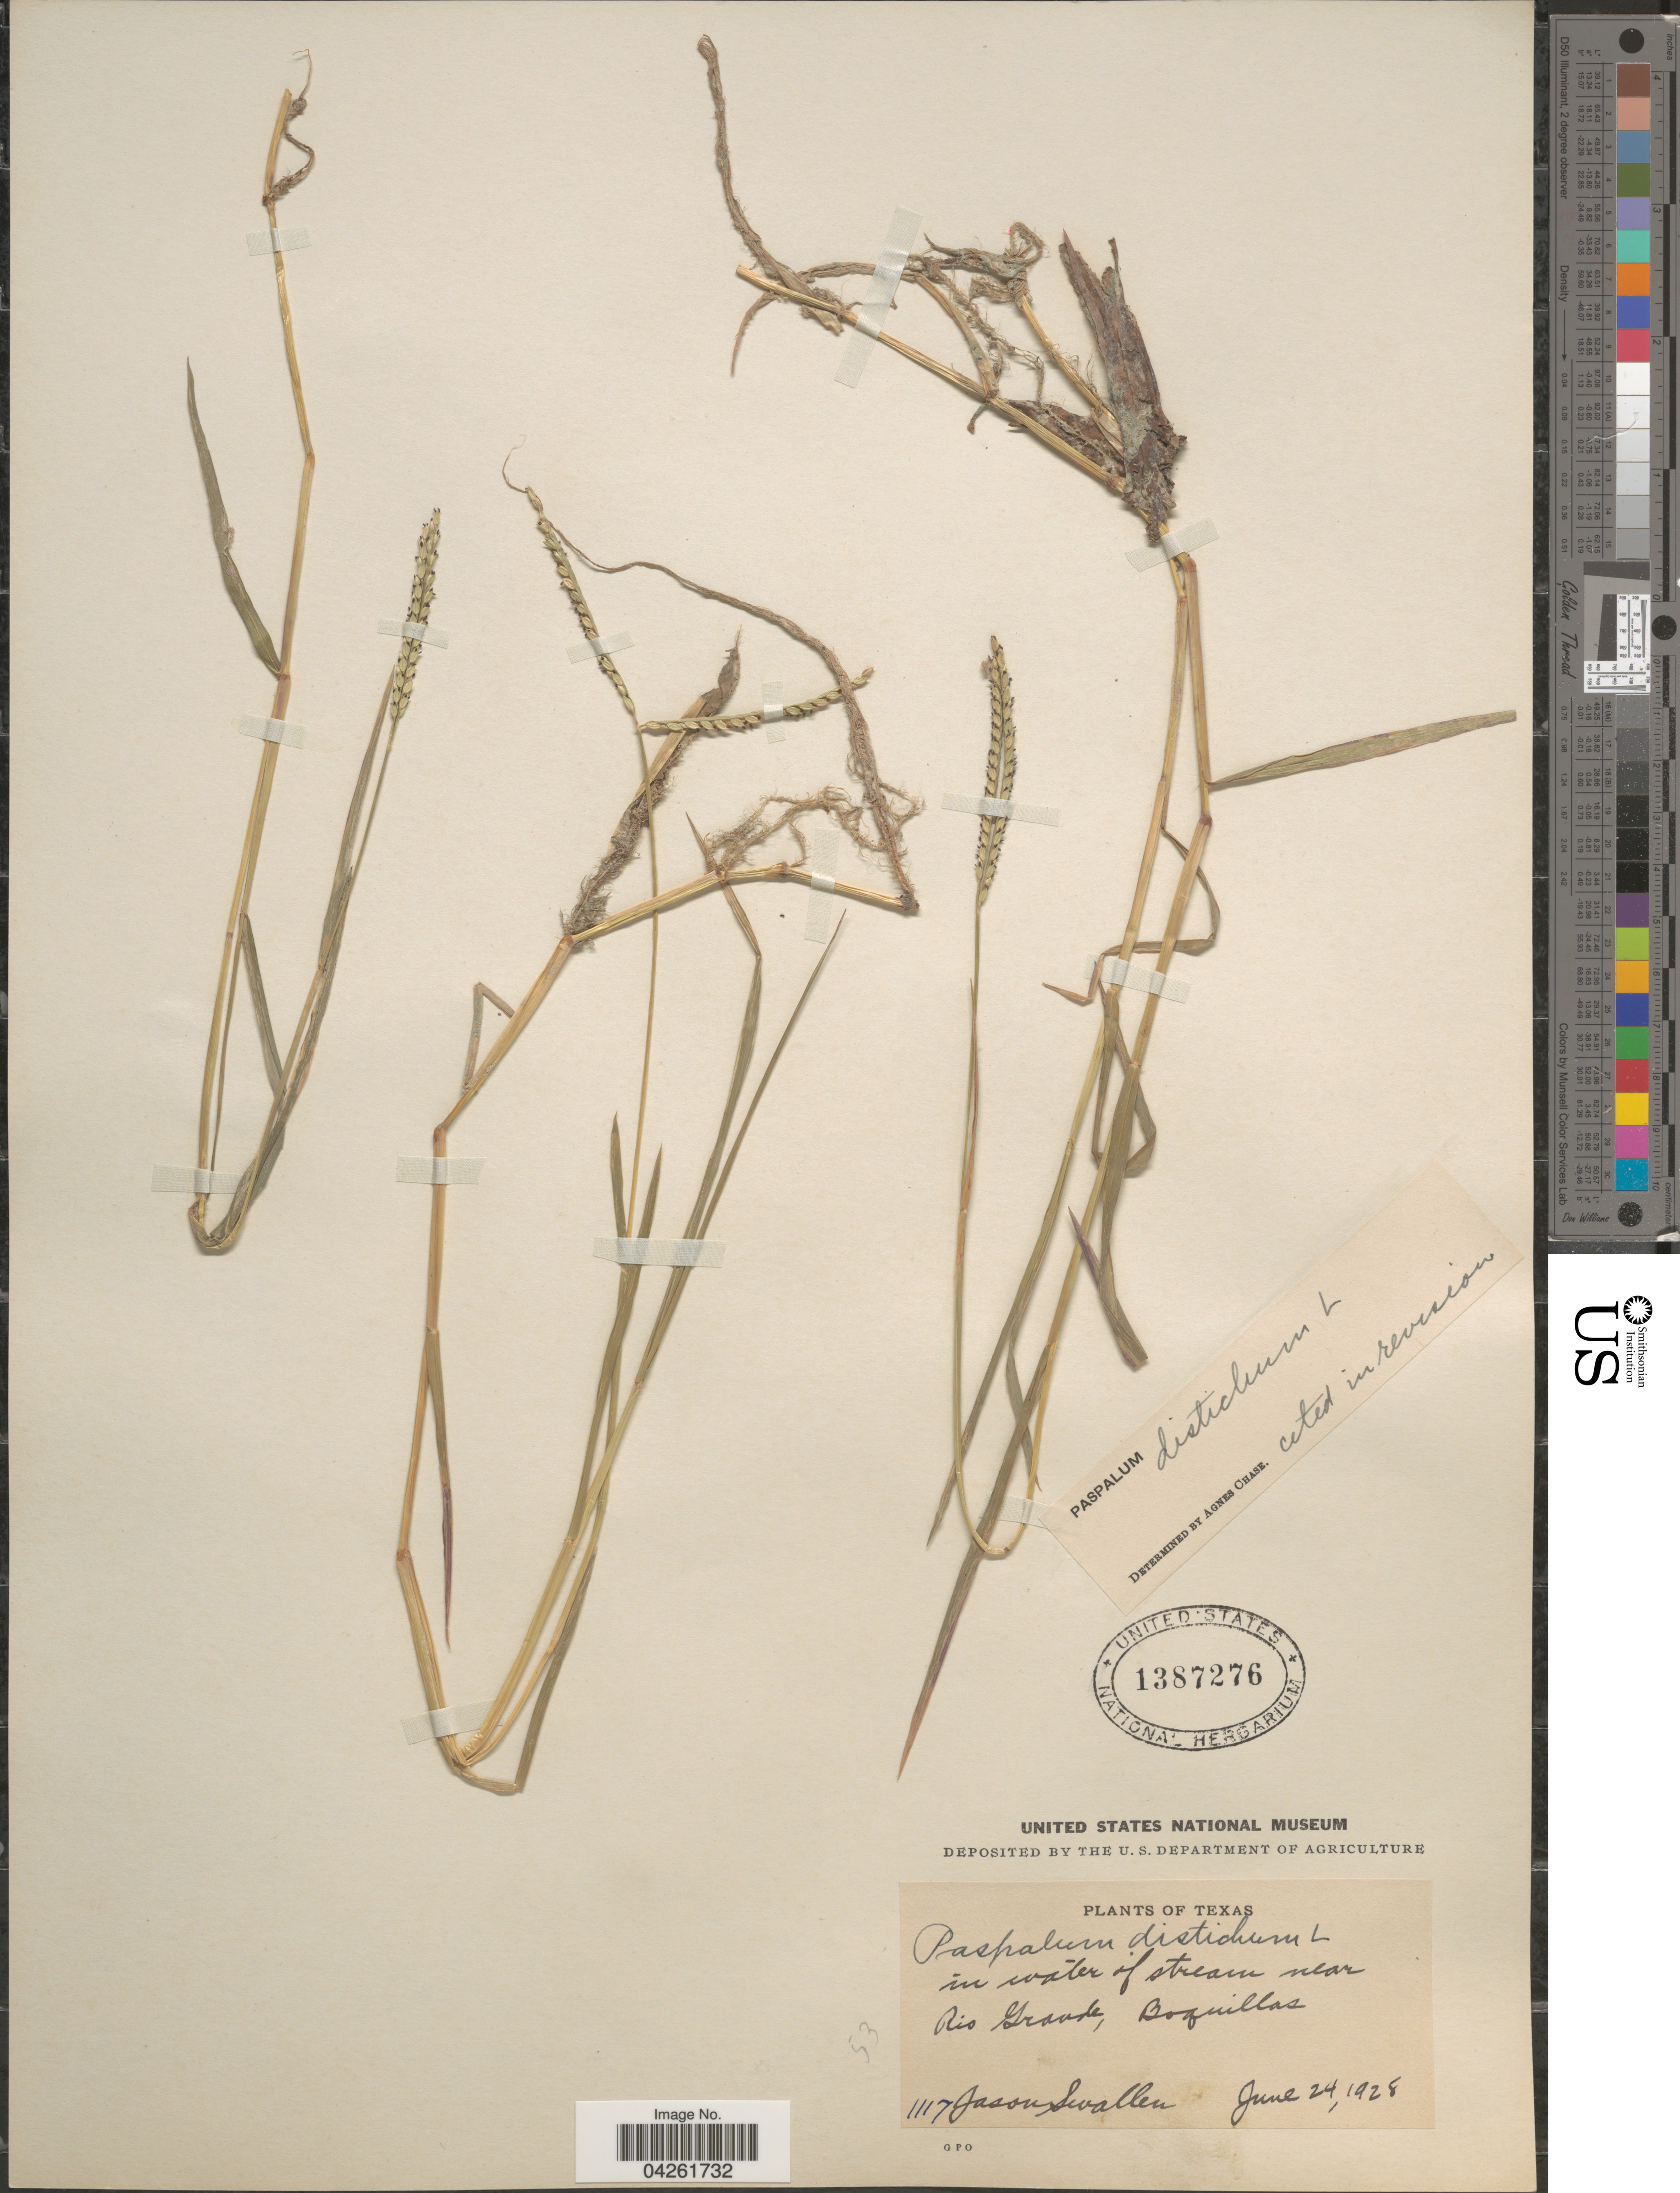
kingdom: Plantae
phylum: Tracheophyta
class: Liliopsida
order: Poales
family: Poaceae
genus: Paspalum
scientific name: Paspalum distichum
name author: L.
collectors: J. R. Swallen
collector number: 1117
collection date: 1928-06-24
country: United States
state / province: Texas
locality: In water of stream near Rio Grande, Boquillas.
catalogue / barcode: US 1387276